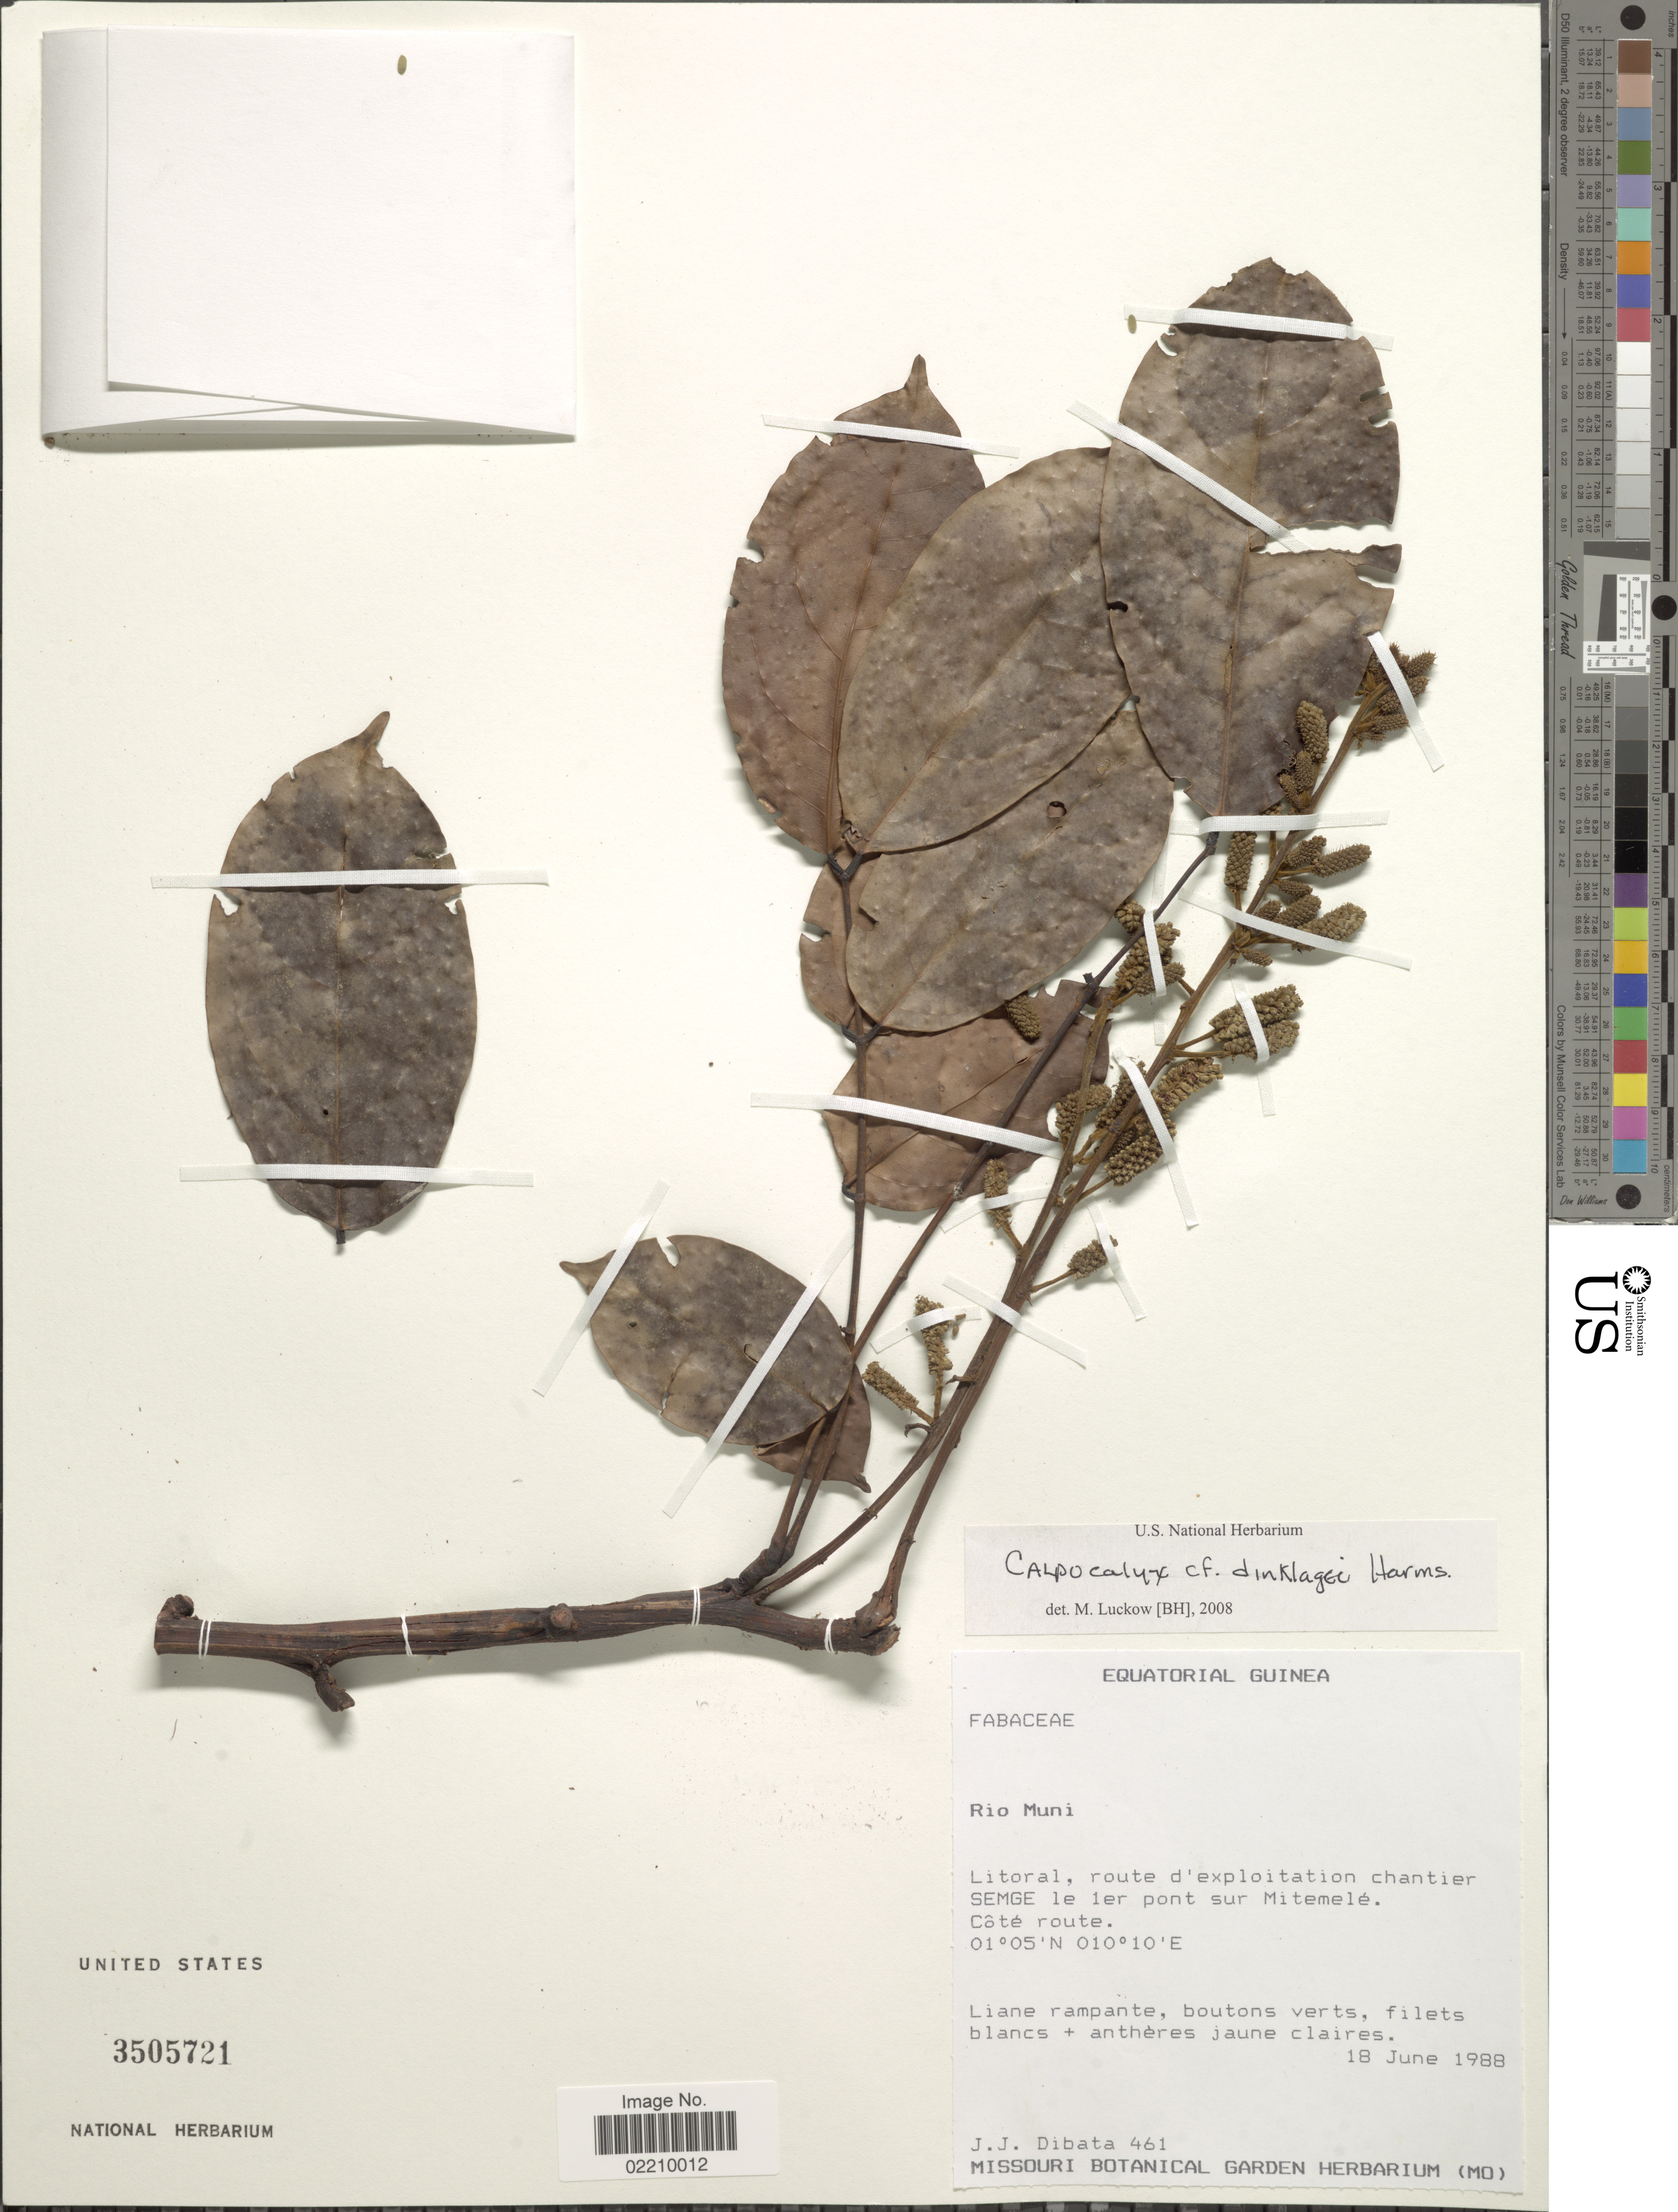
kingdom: Plantae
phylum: Tracheophyta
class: Magnoliopsida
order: Fabales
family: Fabaceae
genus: Calpocalyx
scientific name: Calpocalyx dinklagei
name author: Harms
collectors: J. Dibata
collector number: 461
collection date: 1988-06-18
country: Equatorial Guinea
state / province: Litoral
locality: Rio Muni, route d'exploitation chantier SEMGE le 1er pont sur Mitemele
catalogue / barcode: US 3505721